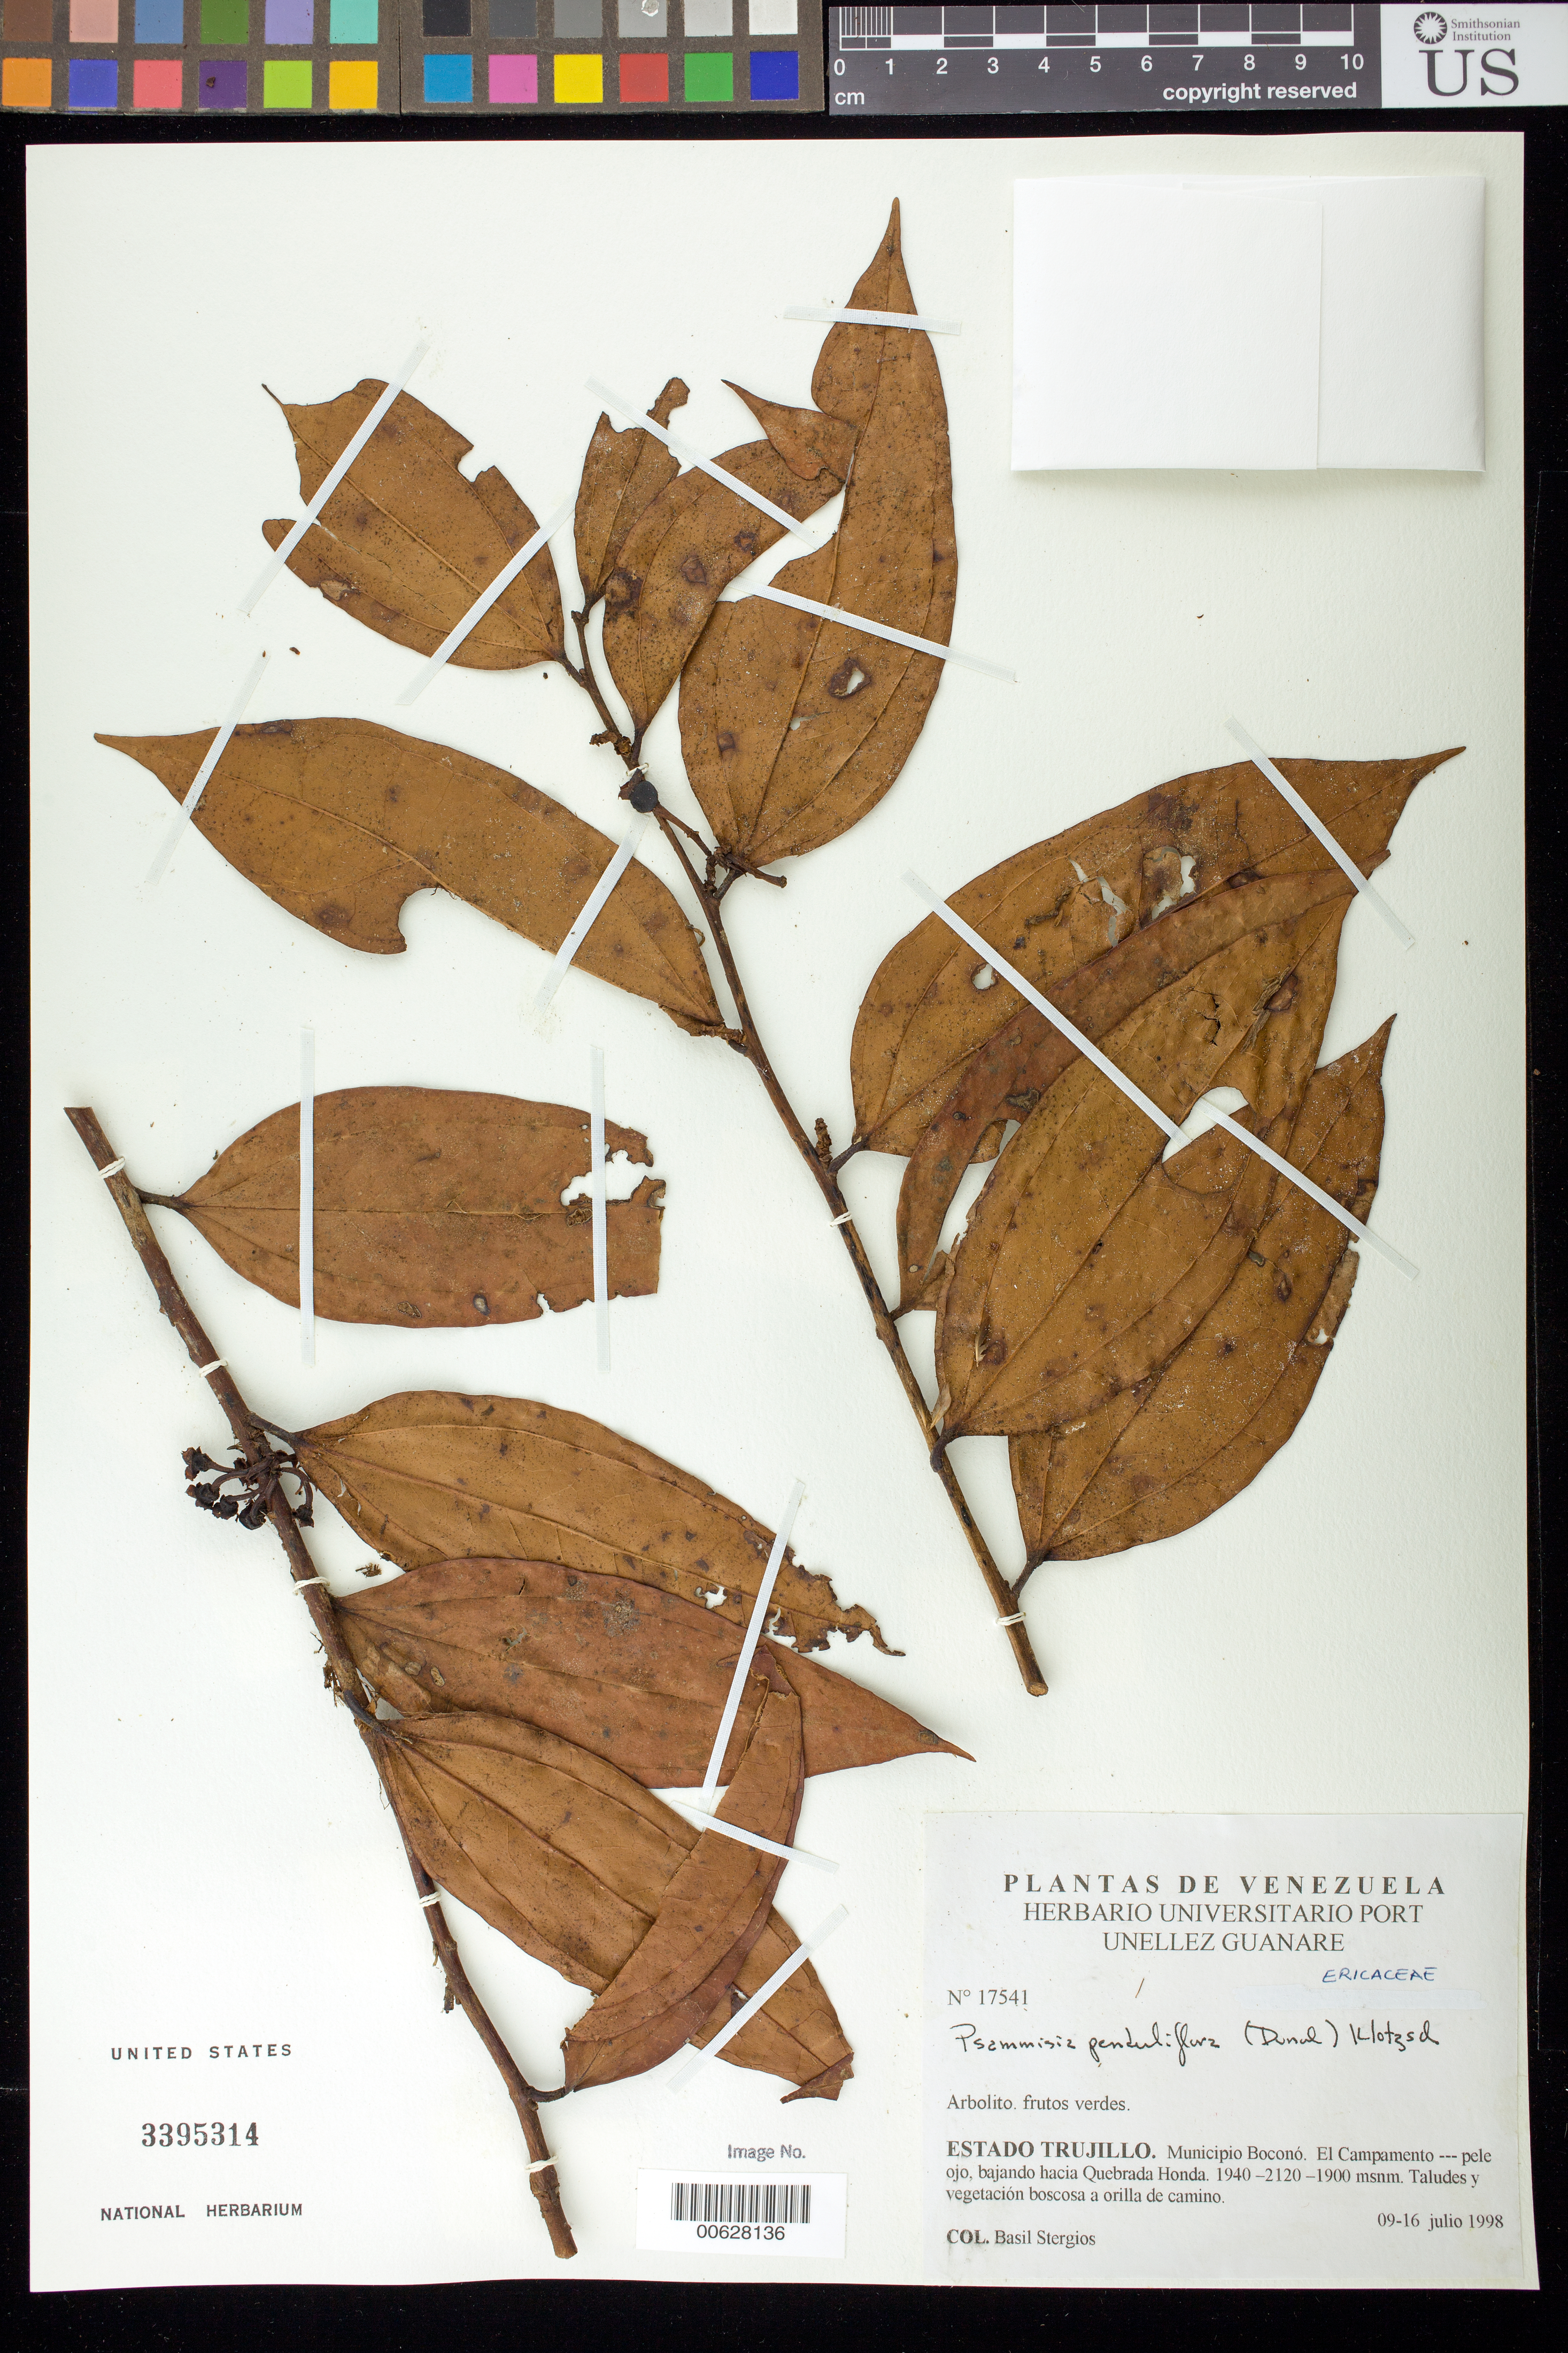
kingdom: Plantae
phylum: Tracheophyta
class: Magnoliopsida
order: Ericales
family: Ericaceae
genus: Psammisia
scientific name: Psammisia penduliflora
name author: (Dunal) Klotzsch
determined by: Aymard C., G. A., (PORT), Univ. Nac. Exp. de los Llanos Ezequiel Zamora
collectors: B. G. Stergios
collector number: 17541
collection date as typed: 09 Jul 1998 to 16 Jul 1998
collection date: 1998-07-09/1998-07-16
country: Venezuela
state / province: Trujillo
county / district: Boconó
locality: Parque Nacional Guaramacal, El campamento-pele ojo, bajando hacia Quebrada Honda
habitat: Taludes y vegetación boscosa a orilla de camino.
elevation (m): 1900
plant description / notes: PORT, US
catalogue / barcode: US 3395314